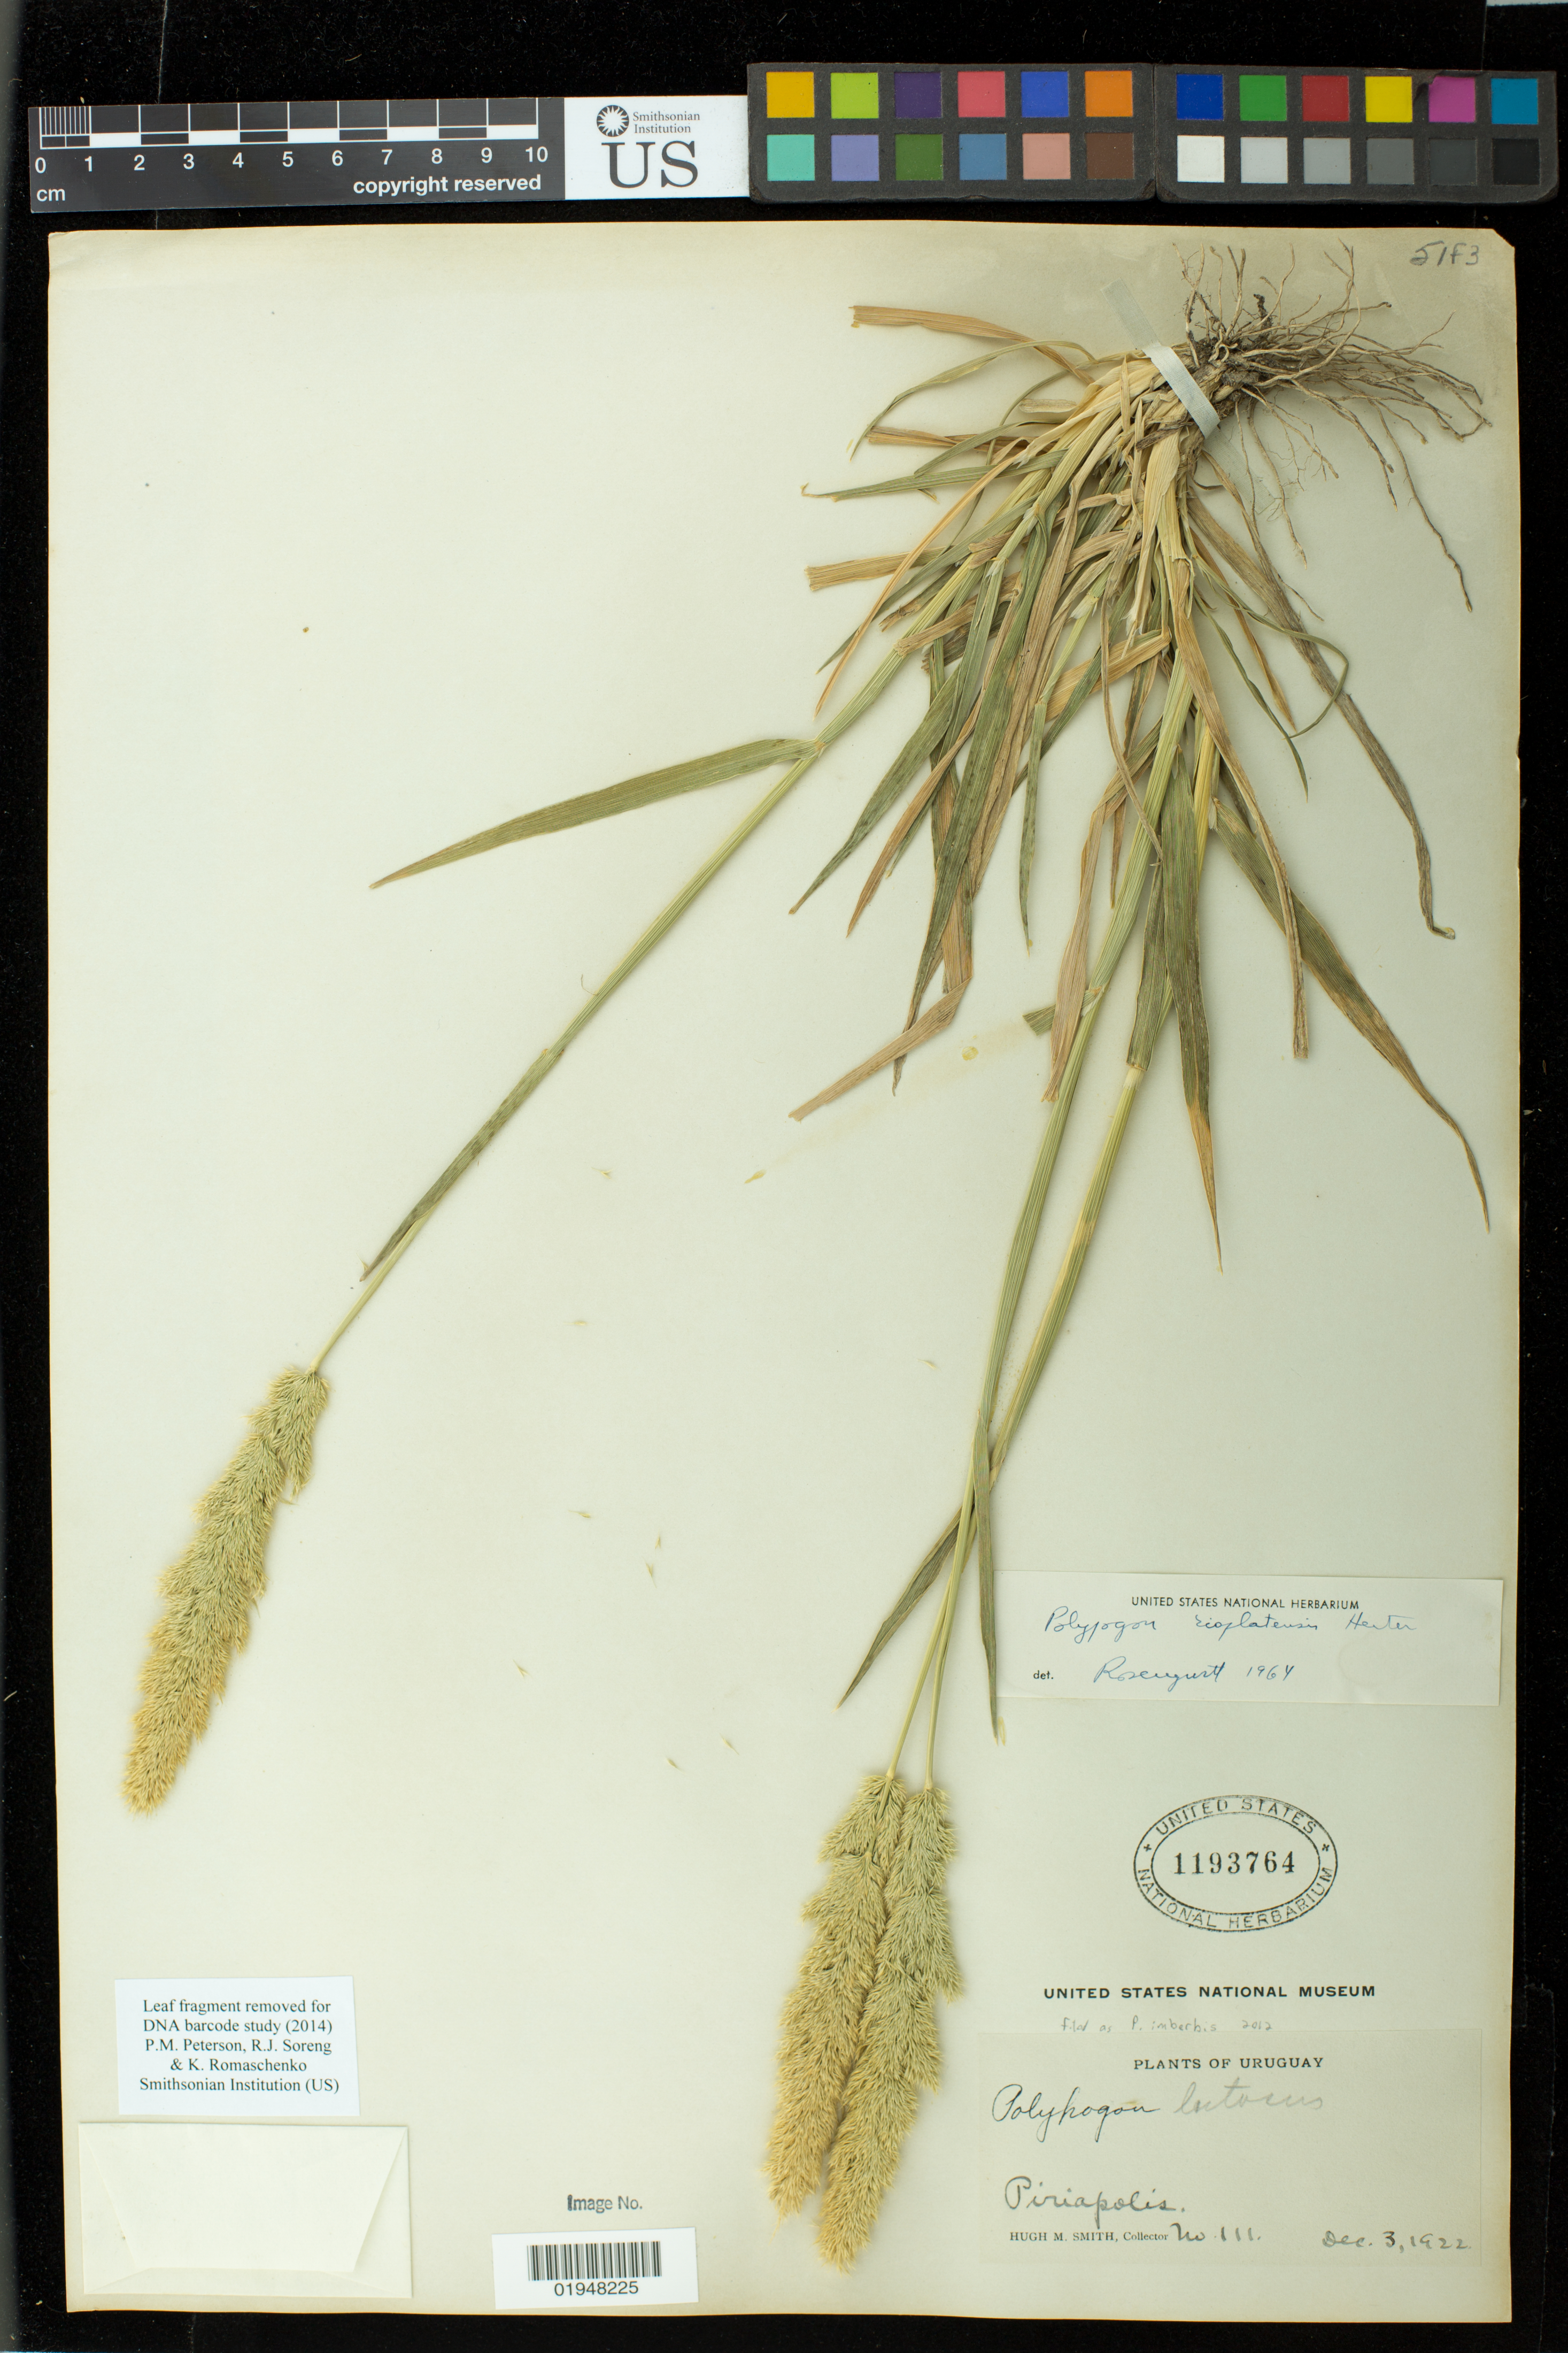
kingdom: Plantae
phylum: Tracheophyta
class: Liliopsida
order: Poales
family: Poaceae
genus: Polypogon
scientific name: Polypogon imberbis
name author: (Phil.) Johow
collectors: H. Smith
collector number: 111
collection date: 1922-12-03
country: Uruguay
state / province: Maldonado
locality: Piriapolis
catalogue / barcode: US 1193764